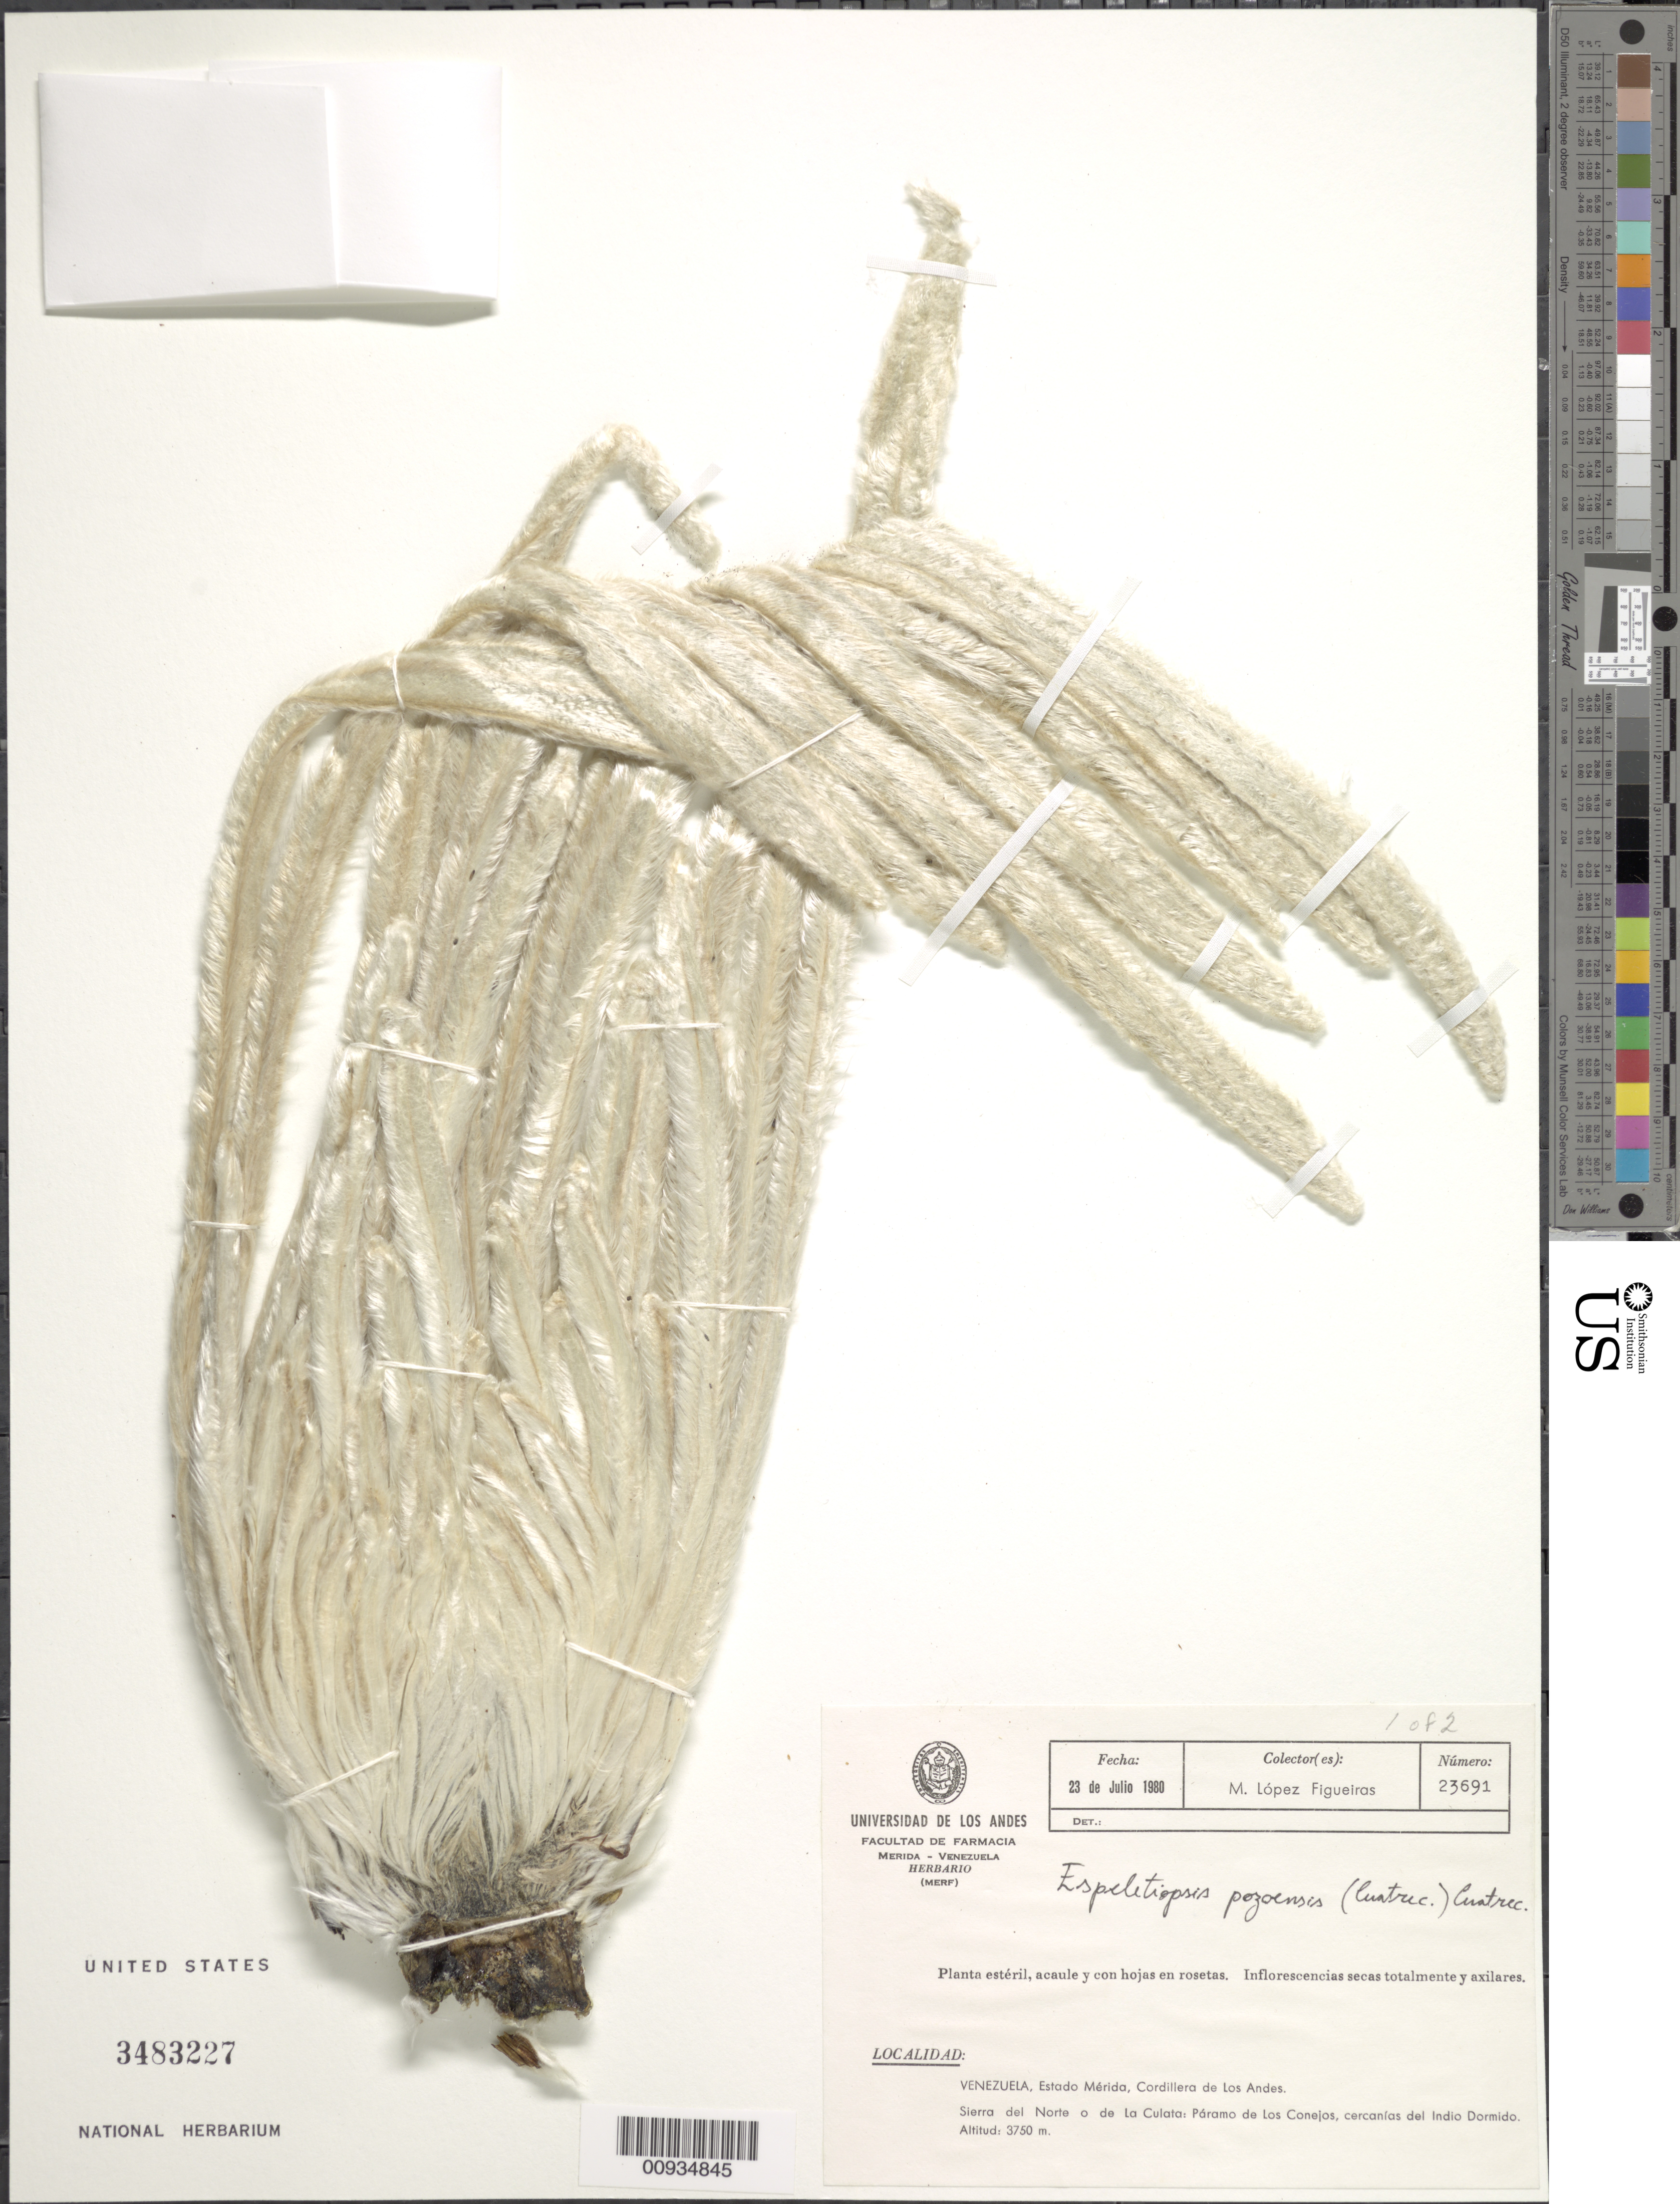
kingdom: Plantae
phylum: Tracheophyta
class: Magnoliopsida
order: Asterales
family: Asteraceae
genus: Espeletiopsis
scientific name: Espeletiopsis pozoensis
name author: (Cuatrec.) Cuatrec.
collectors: M. López Figueiras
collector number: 23691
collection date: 1980-07-23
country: Venezuela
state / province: Mérida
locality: Sierra del Norte o de la Culata: Páramo de los Conejos, cercanías del Indio Dormido, Cordillera de los Andes.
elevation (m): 3750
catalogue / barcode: US 3483227